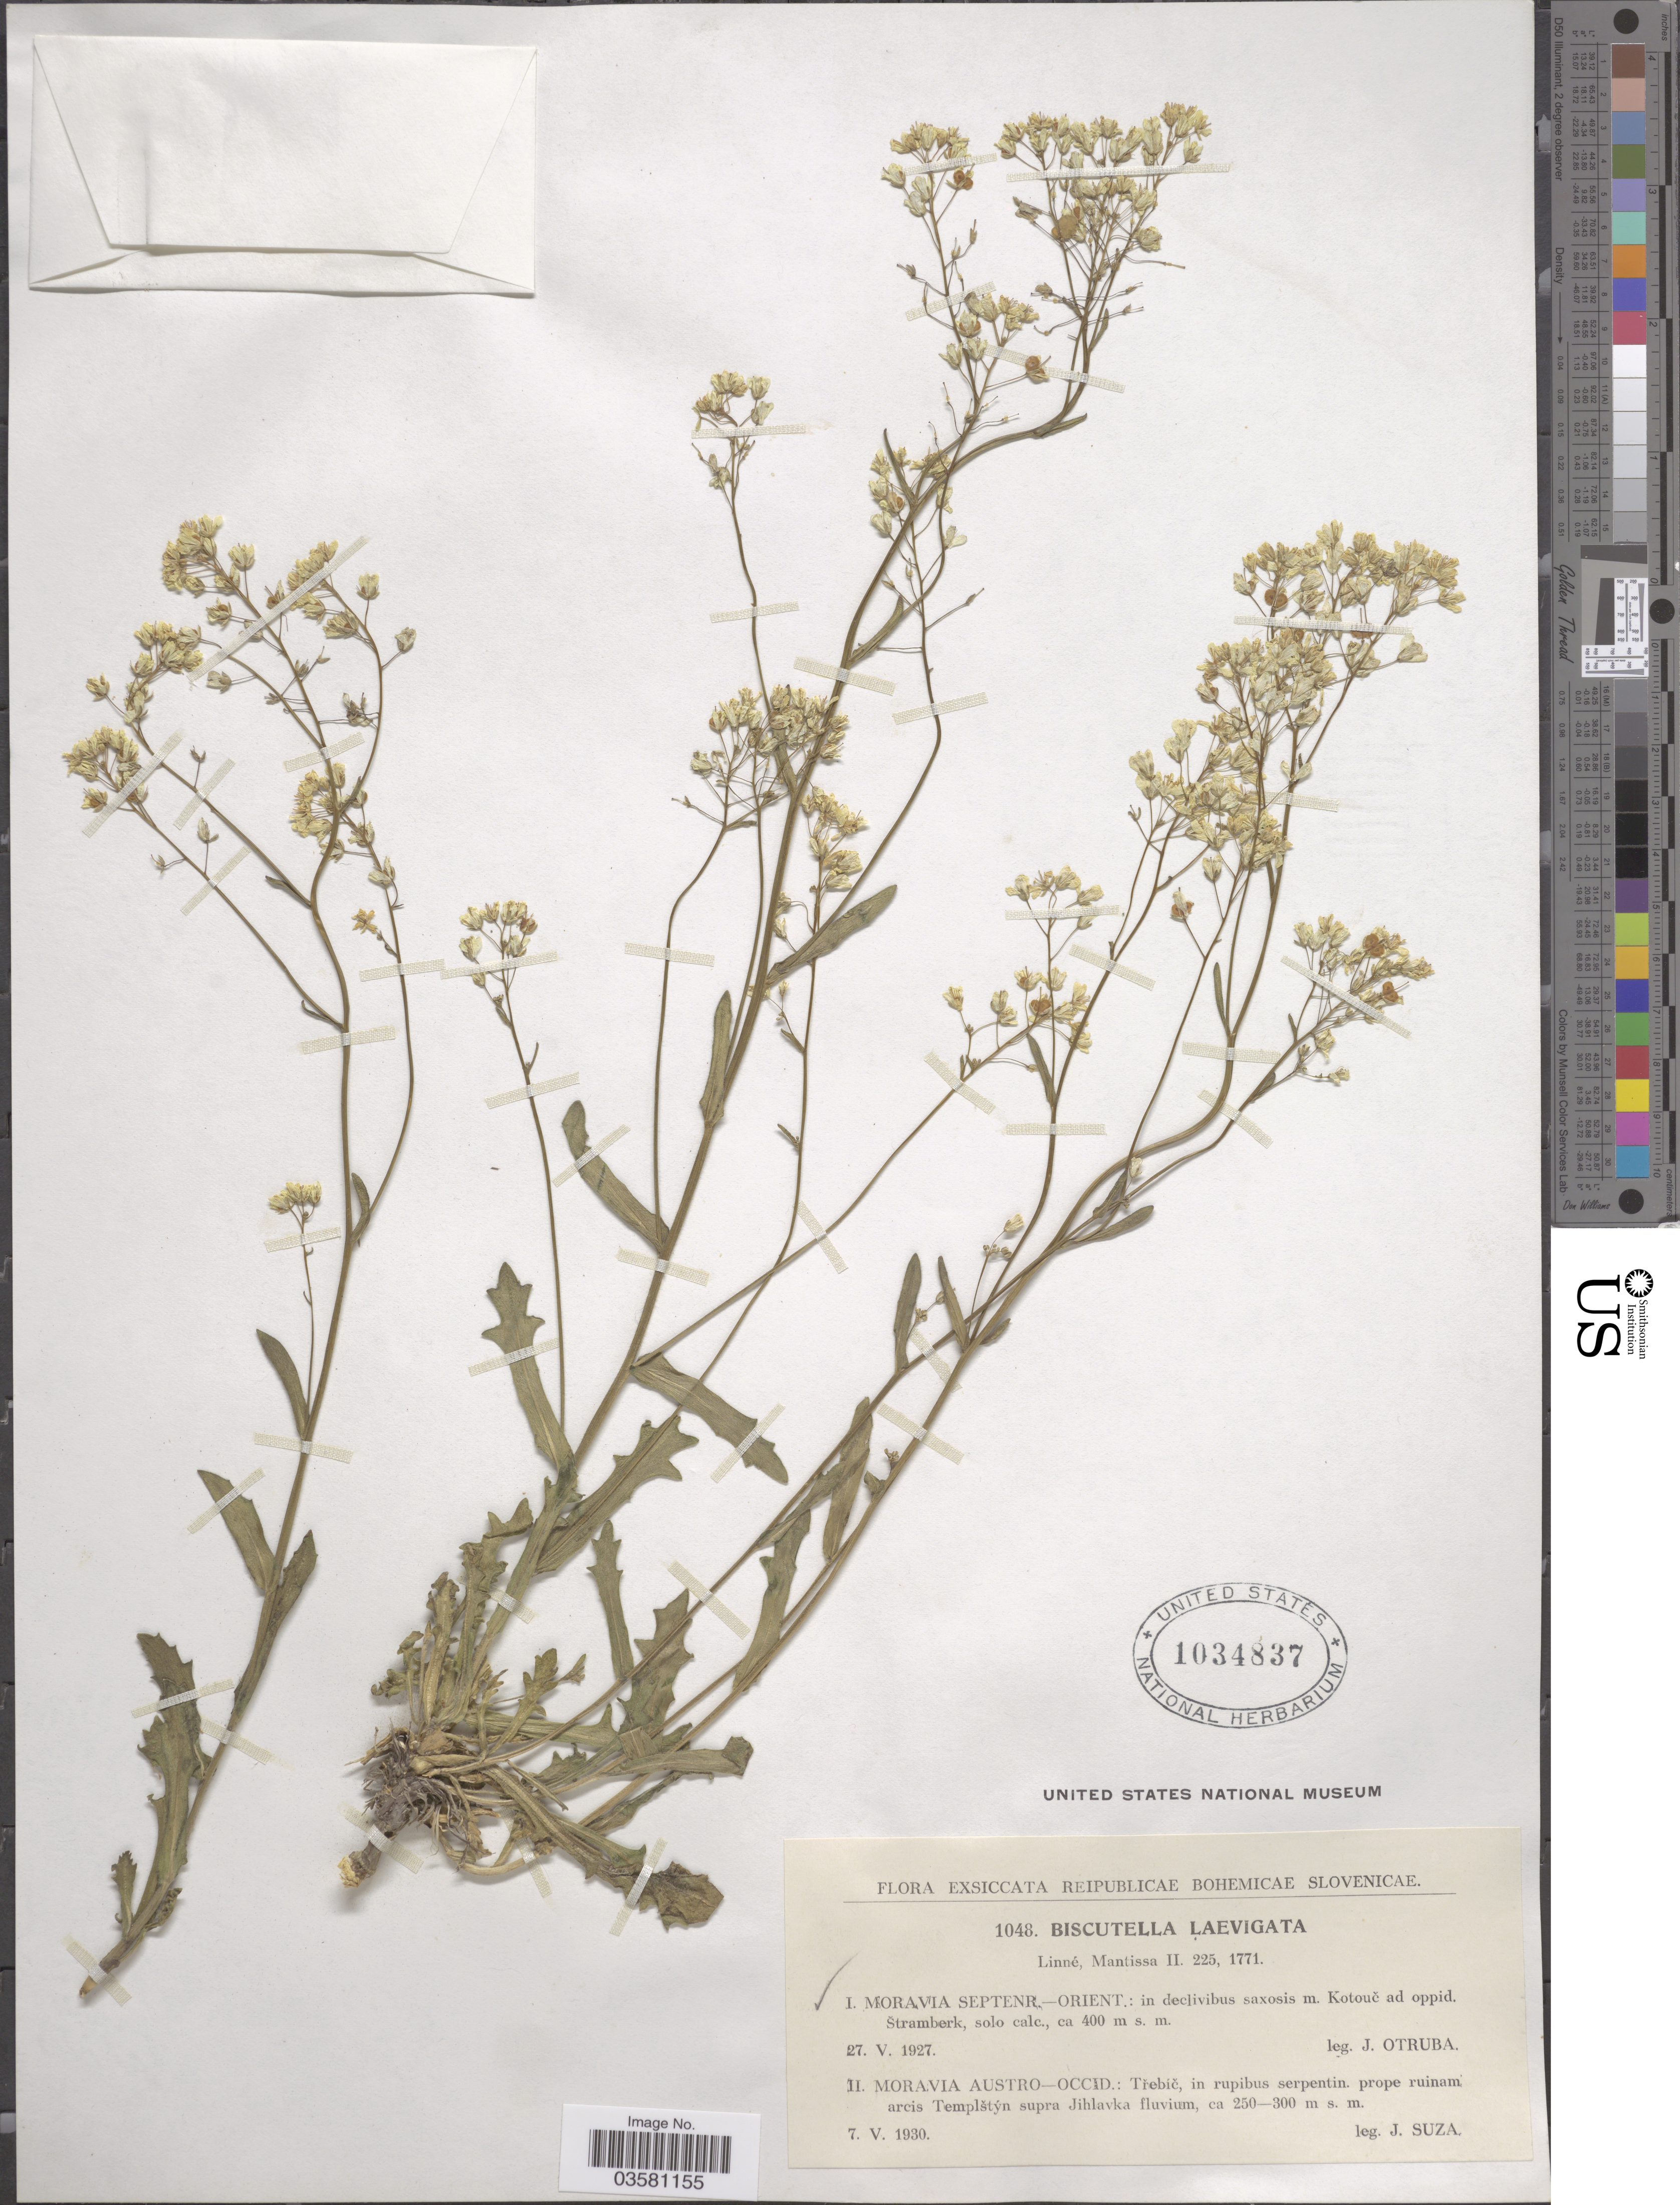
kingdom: Plantae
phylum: Tracheophyta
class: Magnoliopsida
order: Brassicales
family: Brassicaceae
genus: Biscutella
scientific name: Biscutella laevigata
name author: L.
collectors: J. Otruba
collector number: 1048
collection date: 1927-05-27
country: Czechia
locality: Reipublicae Bohemicae Slovenicae. Moravia Septenr.-Orient.: in declivibus saxosis m. Kotouč ad oppid. Štramberk, solo calc.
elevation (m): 400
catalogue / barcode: US 1034837